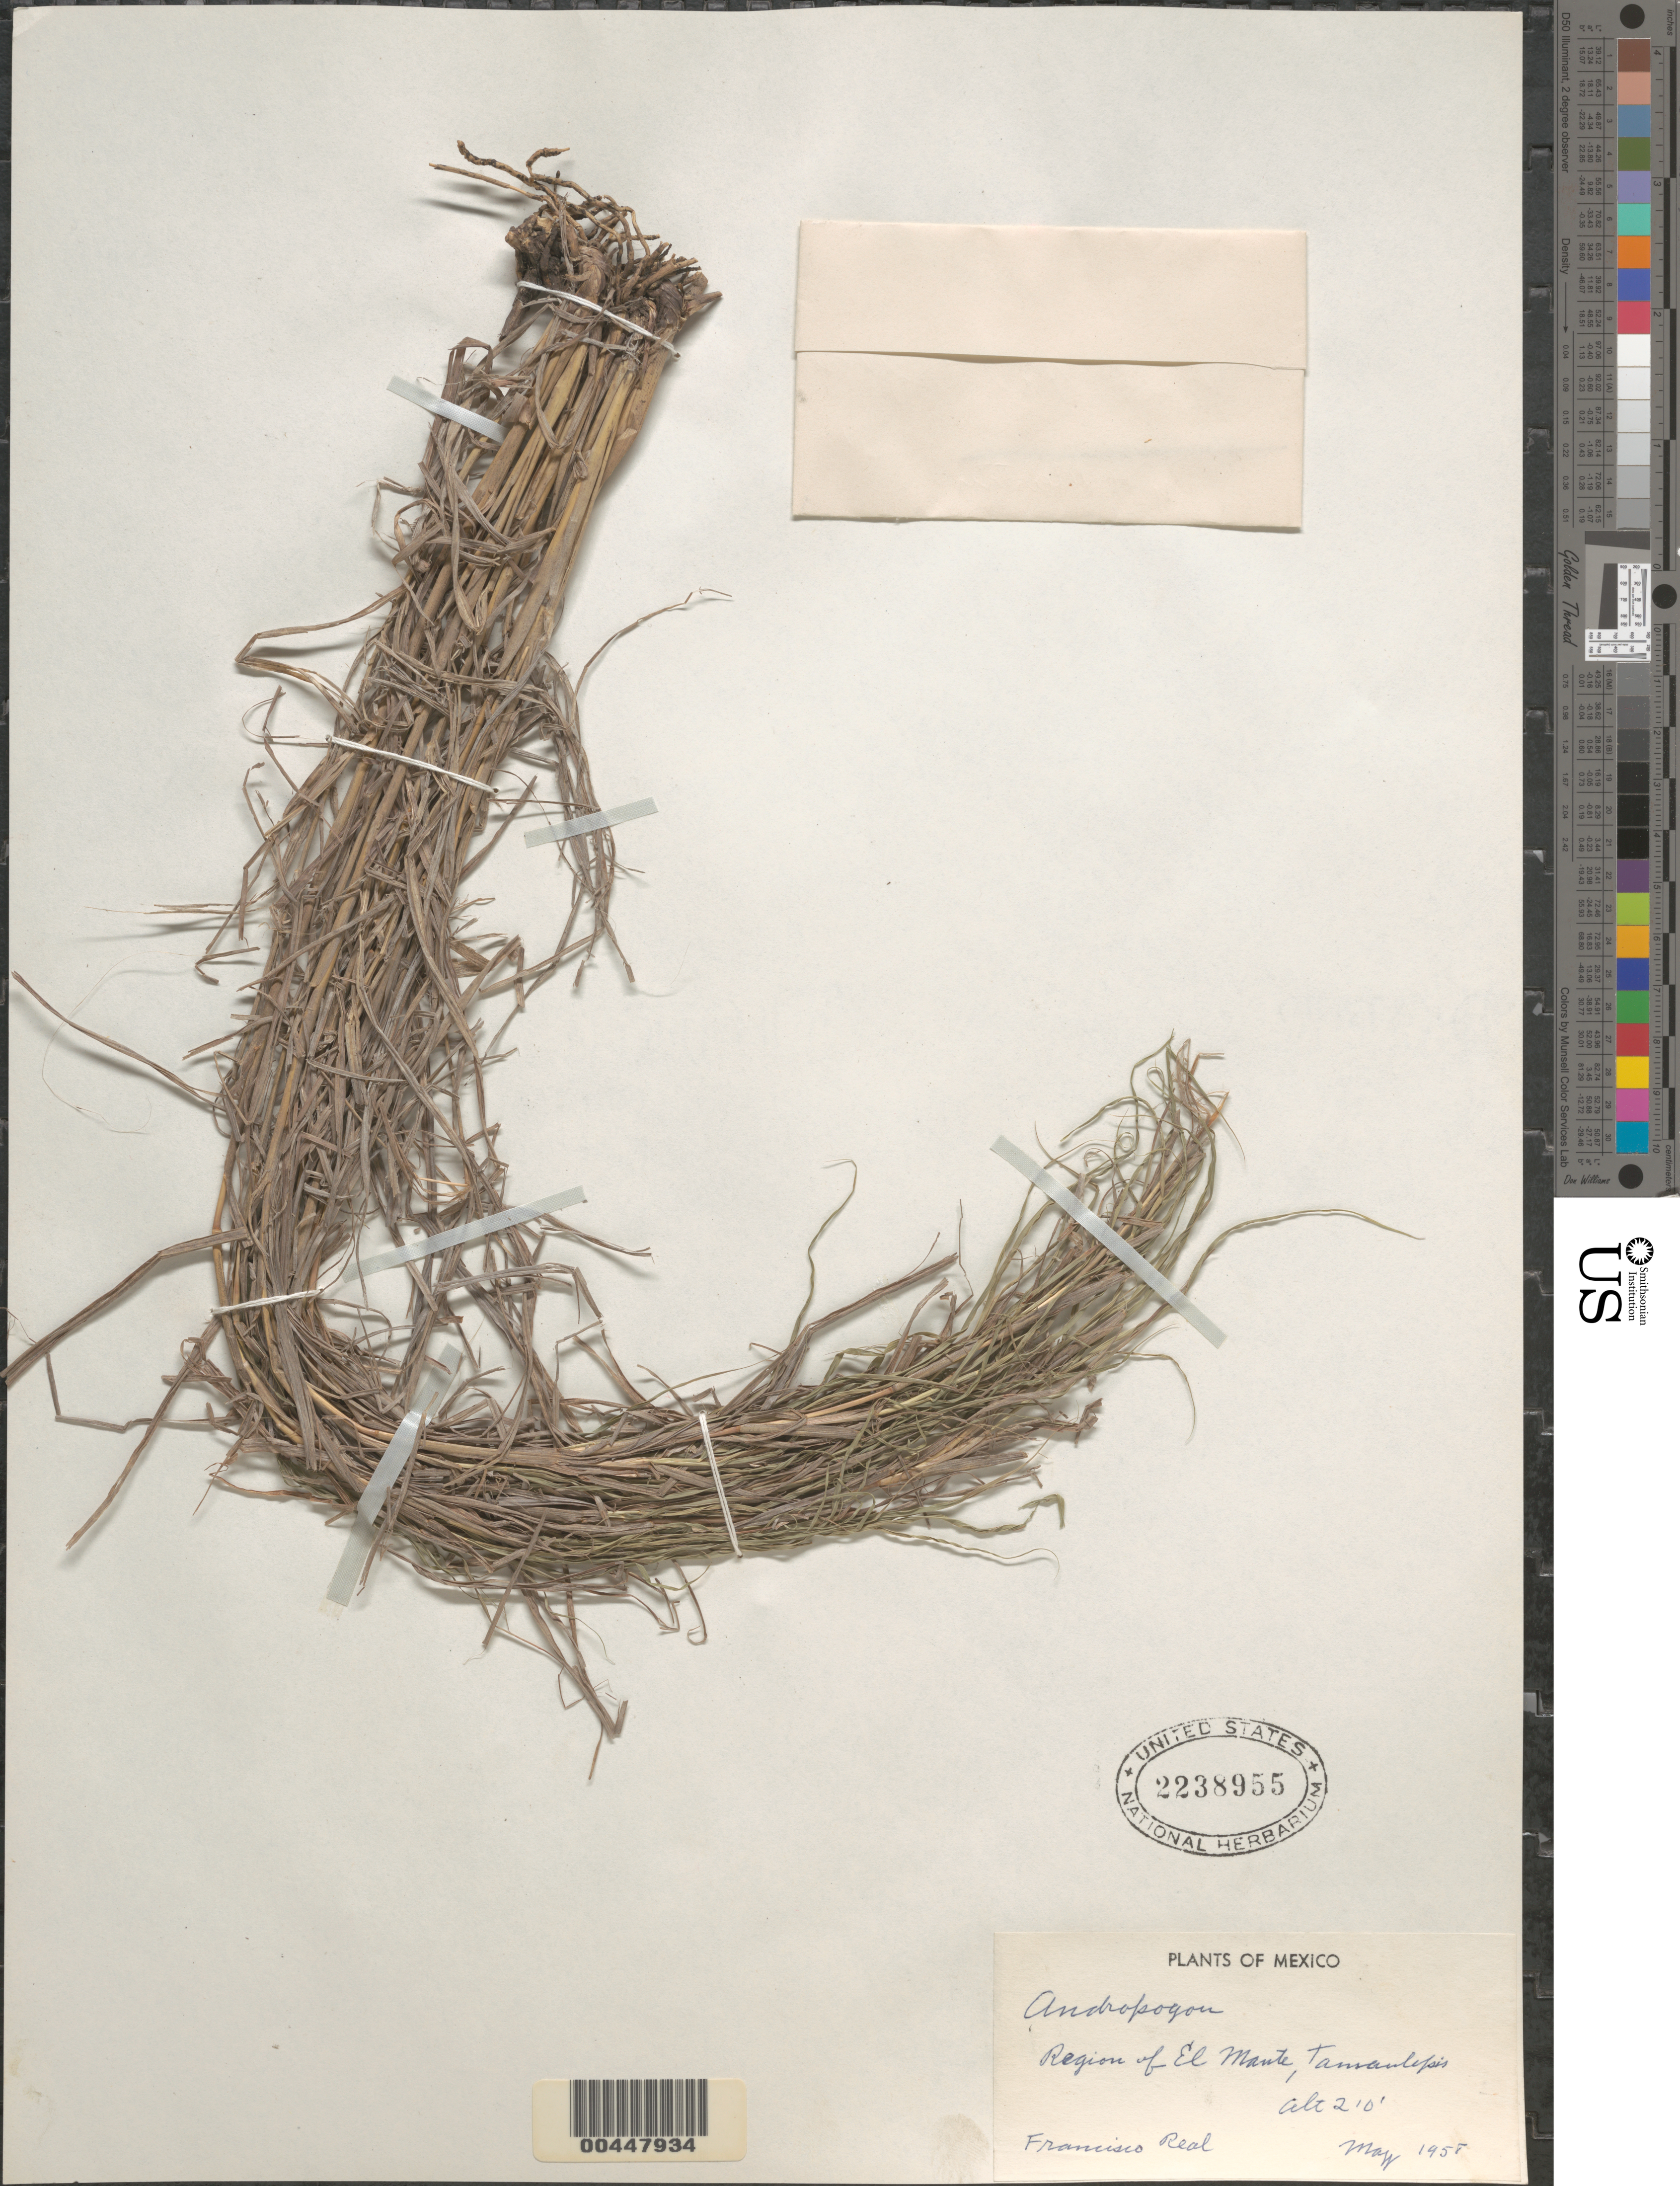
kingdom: Plantae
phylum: Tracheophyta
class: Liliopsida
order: Poales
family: Poaceae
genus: Andropogon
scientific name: Andropogon sp.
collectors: F. Real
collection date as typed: May 1957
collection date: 1957-05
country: Mexico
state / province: Tamaulipas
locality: Region of El Mante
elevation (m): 64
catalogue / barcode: US 2238955